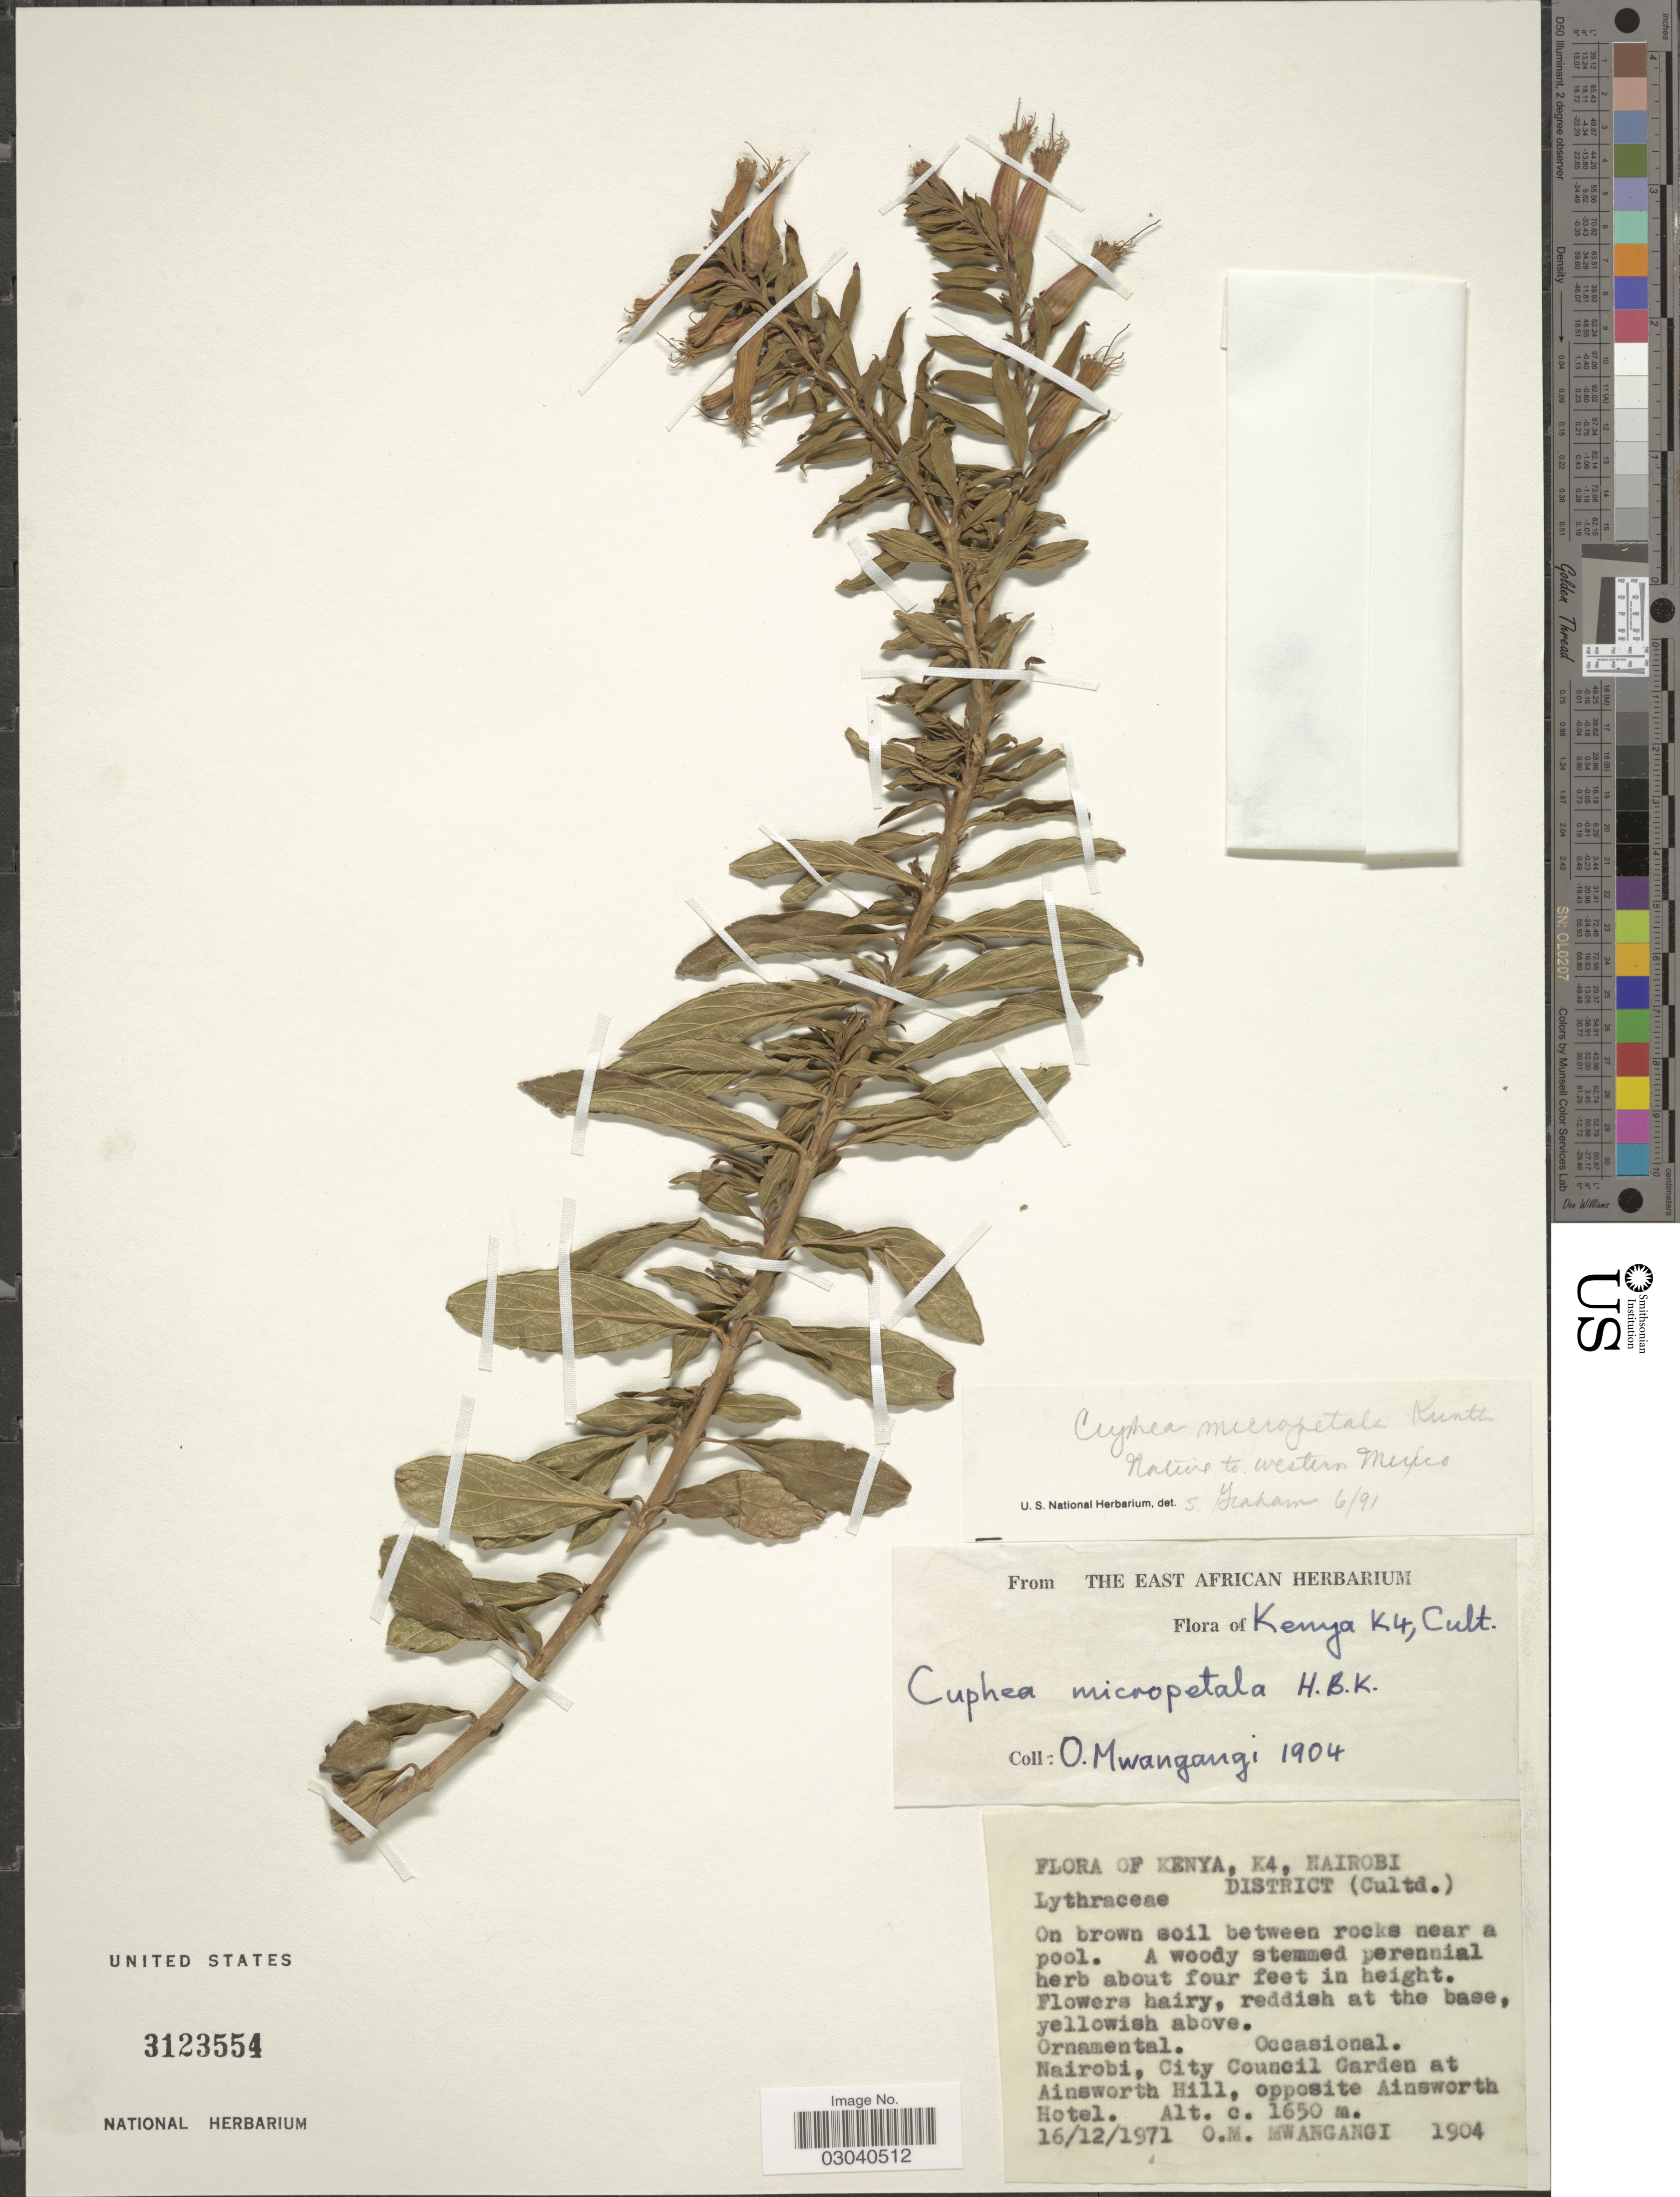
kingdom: Plantae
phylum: Tracheophyta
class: Magnoliopsida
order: Myrtales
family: Lythraceae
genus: Cuphea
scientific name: Cuphea micropetala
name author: Kunth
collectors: O. M. Mwangangi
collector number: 1904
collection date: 1971-12-16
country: Kenya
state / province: Nairobi Area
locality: K4, Nairobi District. Nairobi, City Council Garden at Ainsworth Hill, opposite Ainsworth Hotel.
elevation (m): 1650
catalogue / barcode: US 3123554